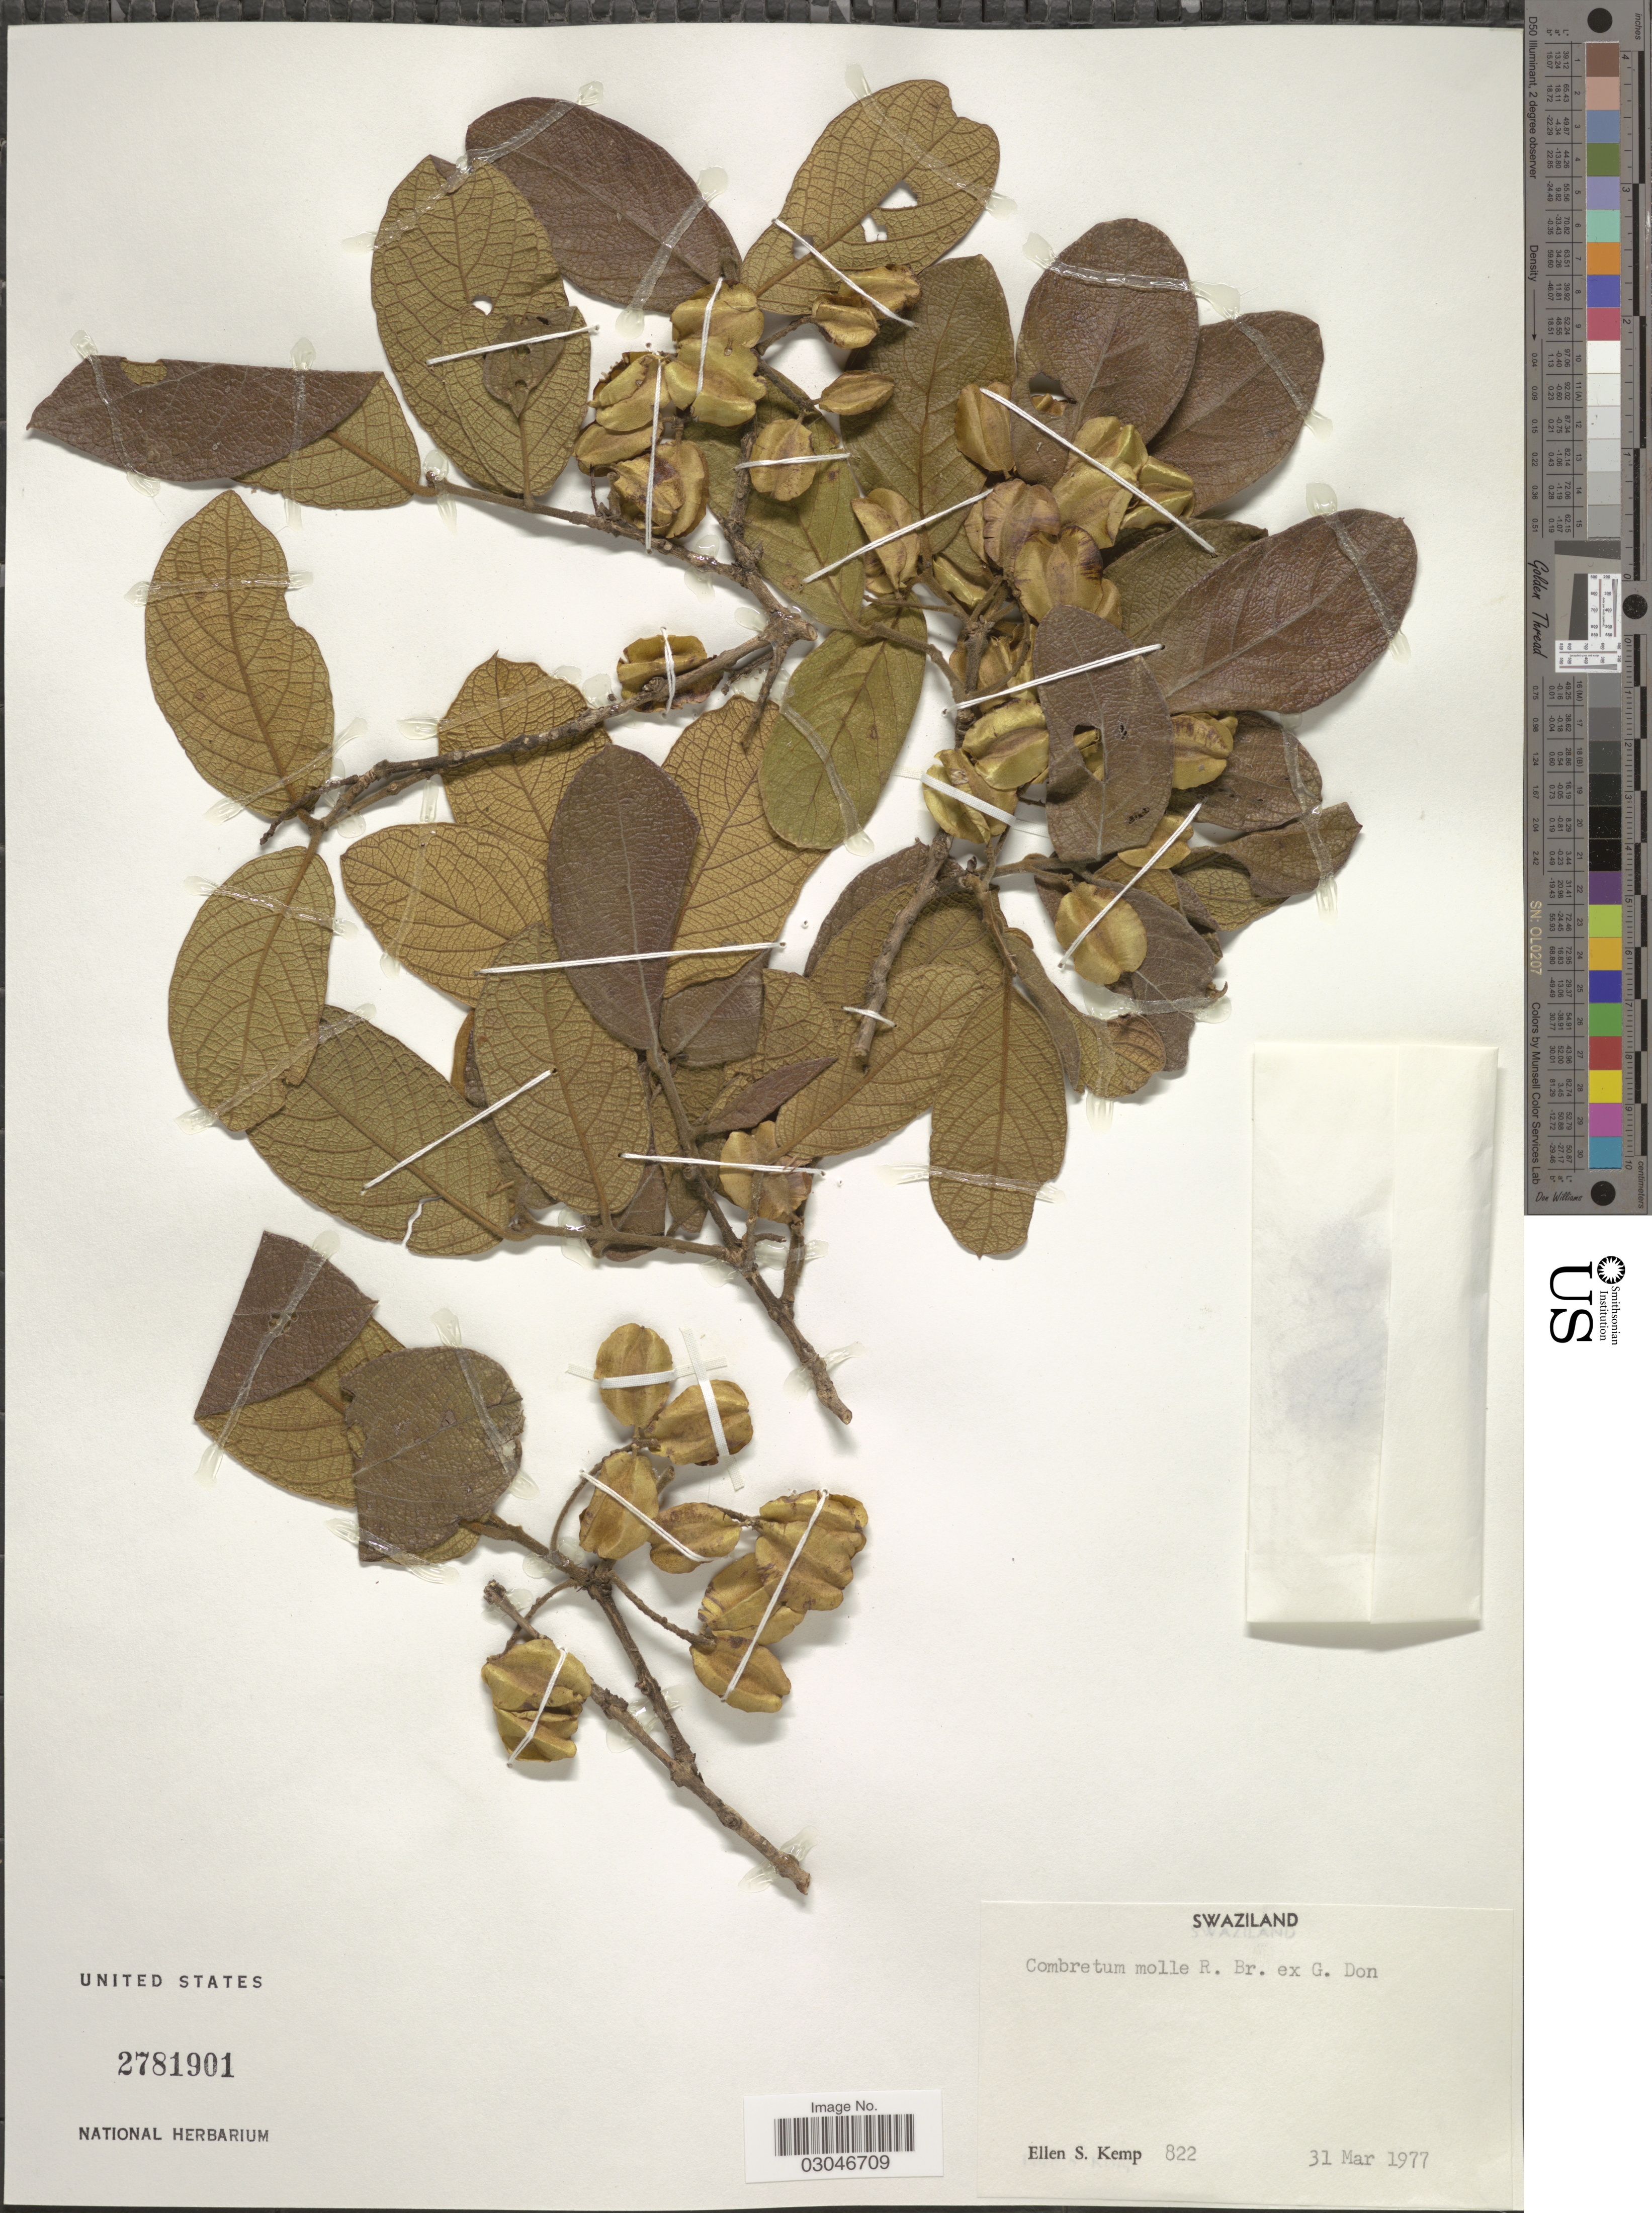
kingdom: Plantae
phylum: Tracheophyta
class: Magnoliopsida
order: Myrtales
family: Combretaceae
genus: Combretum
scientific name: Combretum molle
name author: R. Br. ex G. Don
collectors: E. S. Kemp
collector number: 822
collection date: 1977-03-31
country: Eswatini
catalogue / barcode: US 2781901